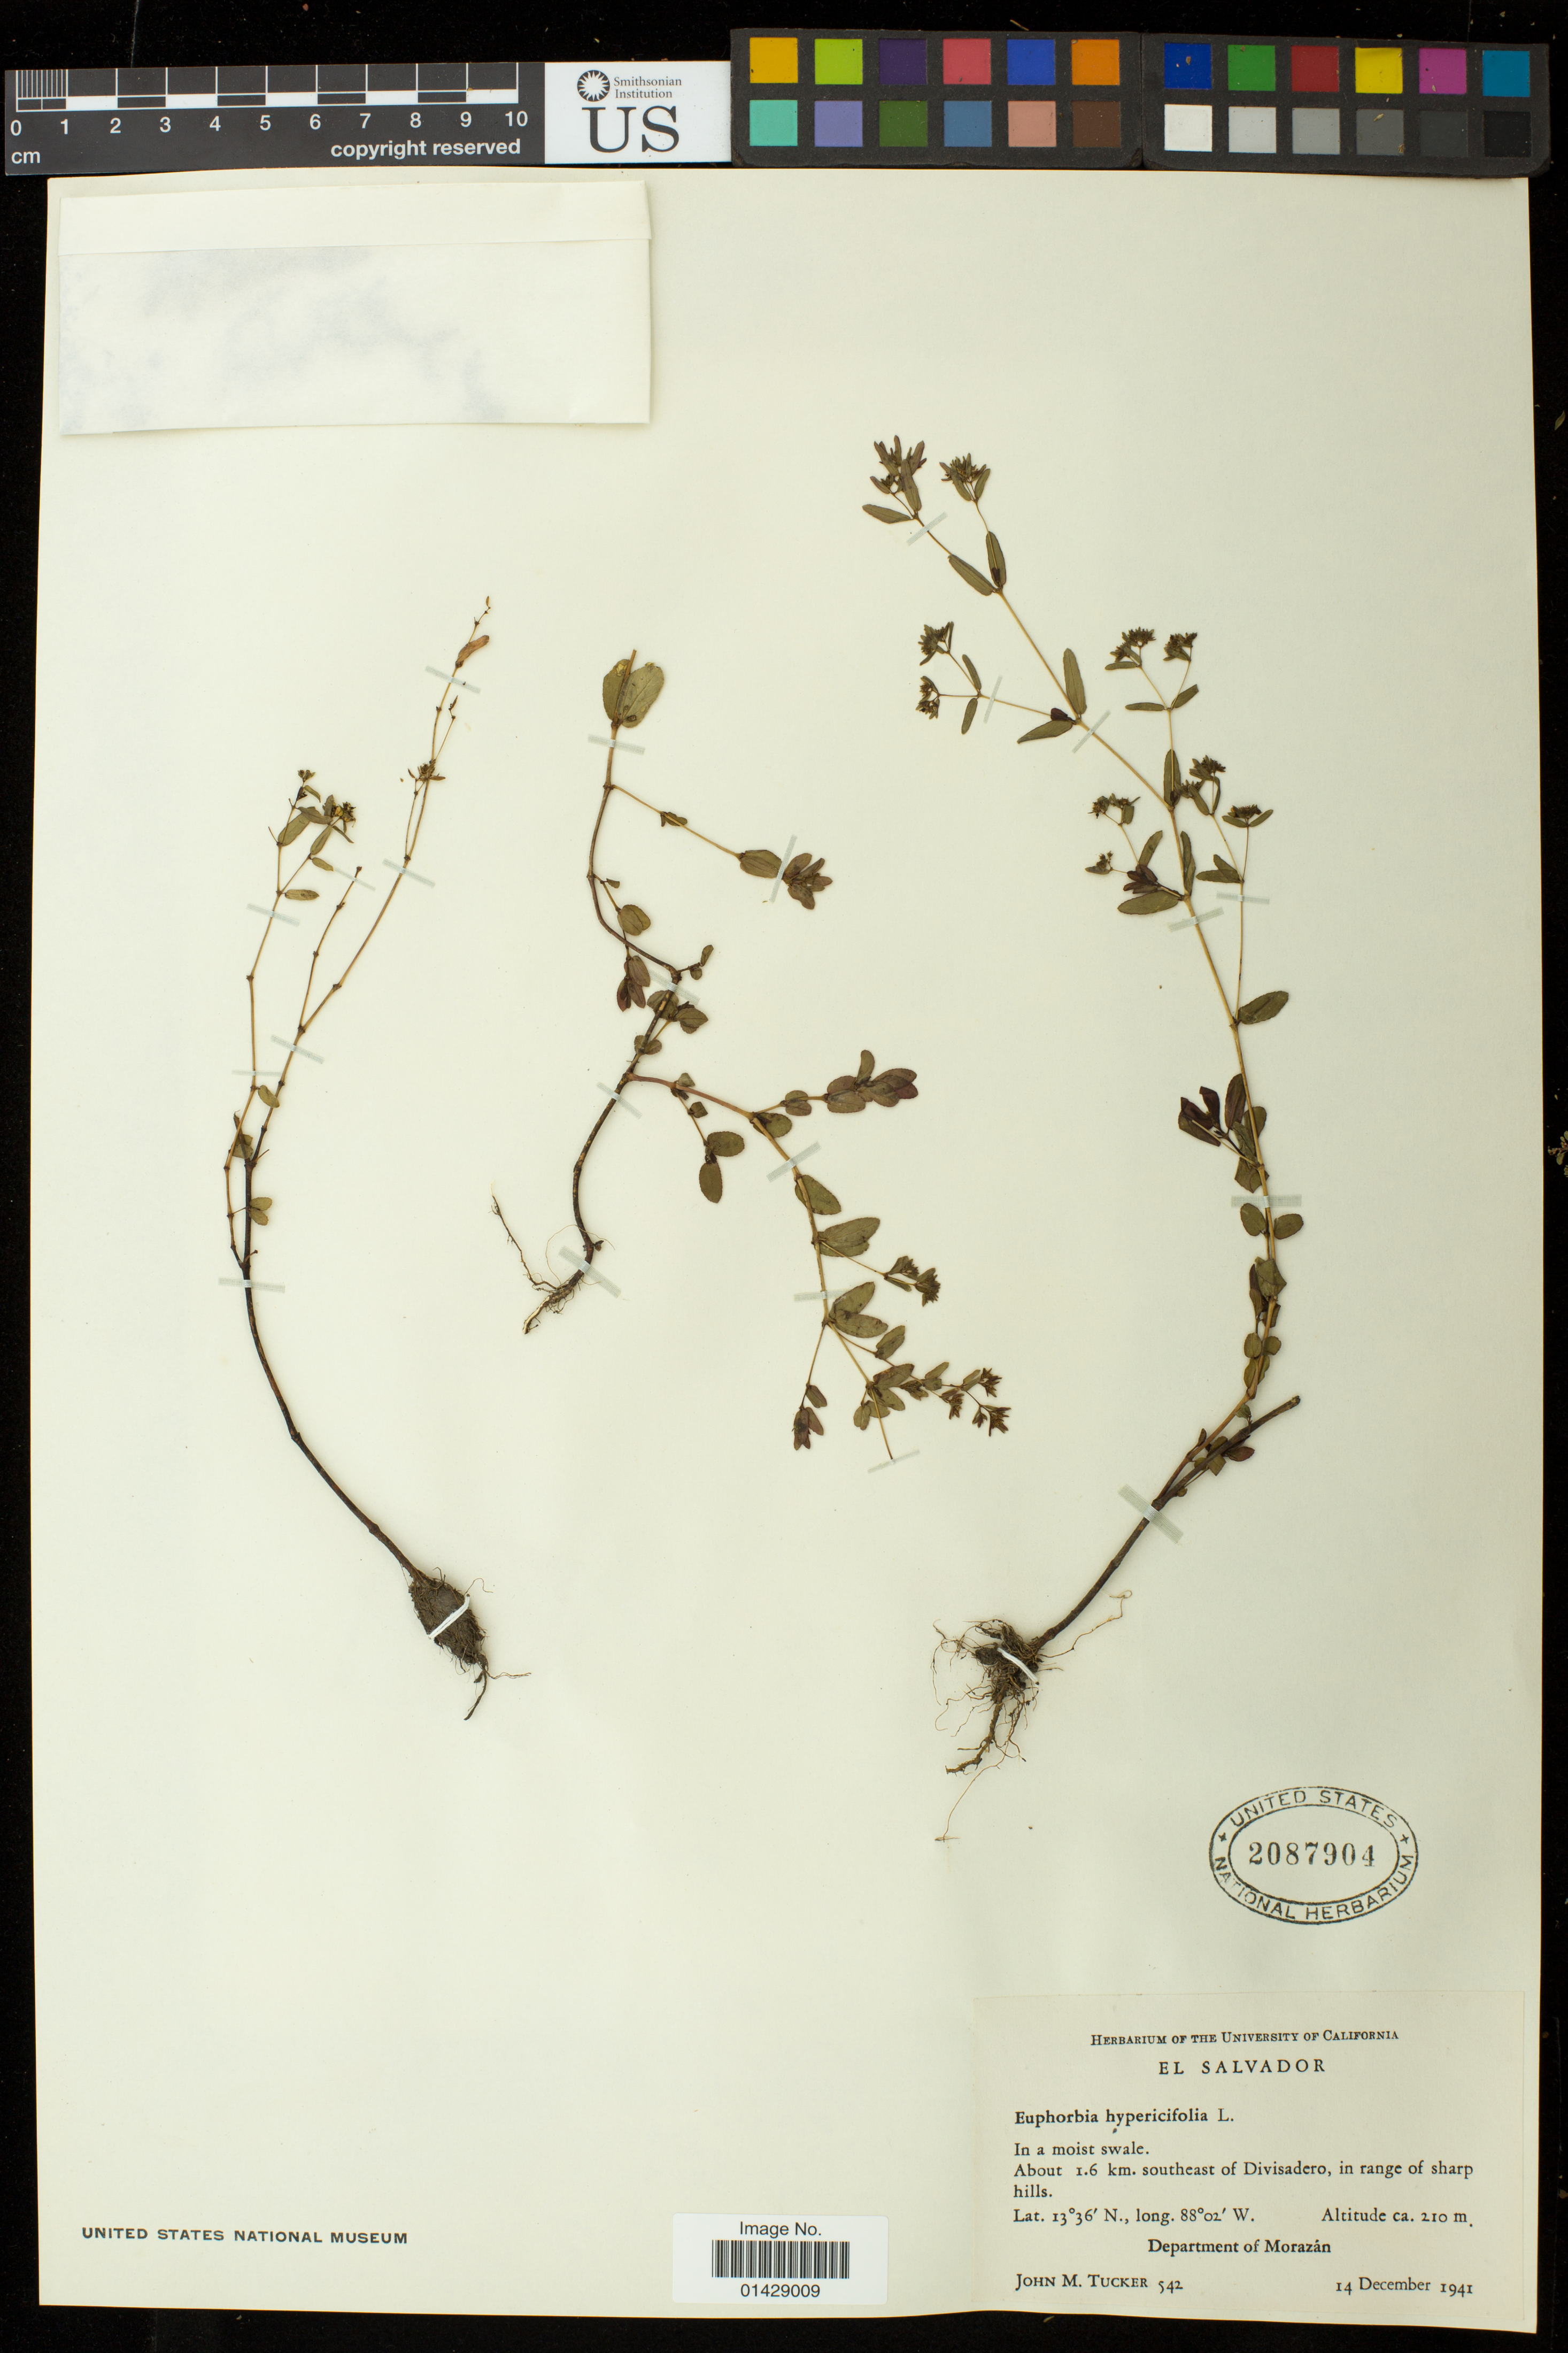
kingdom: Plantae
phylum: Tracheophyta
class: Magnoliopsida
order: Malpighiales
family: Euphorbiaceae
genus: Euphorbia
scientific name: Euphorbia hyssopifolia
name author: L.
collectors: J. M. Tucker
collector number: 542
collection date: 1941-12-14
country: El Salvador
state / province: Morazan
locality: About 1.6 km. southeast of Divisadero, in range of sharp hills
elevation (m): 210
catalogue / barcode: US 2087904